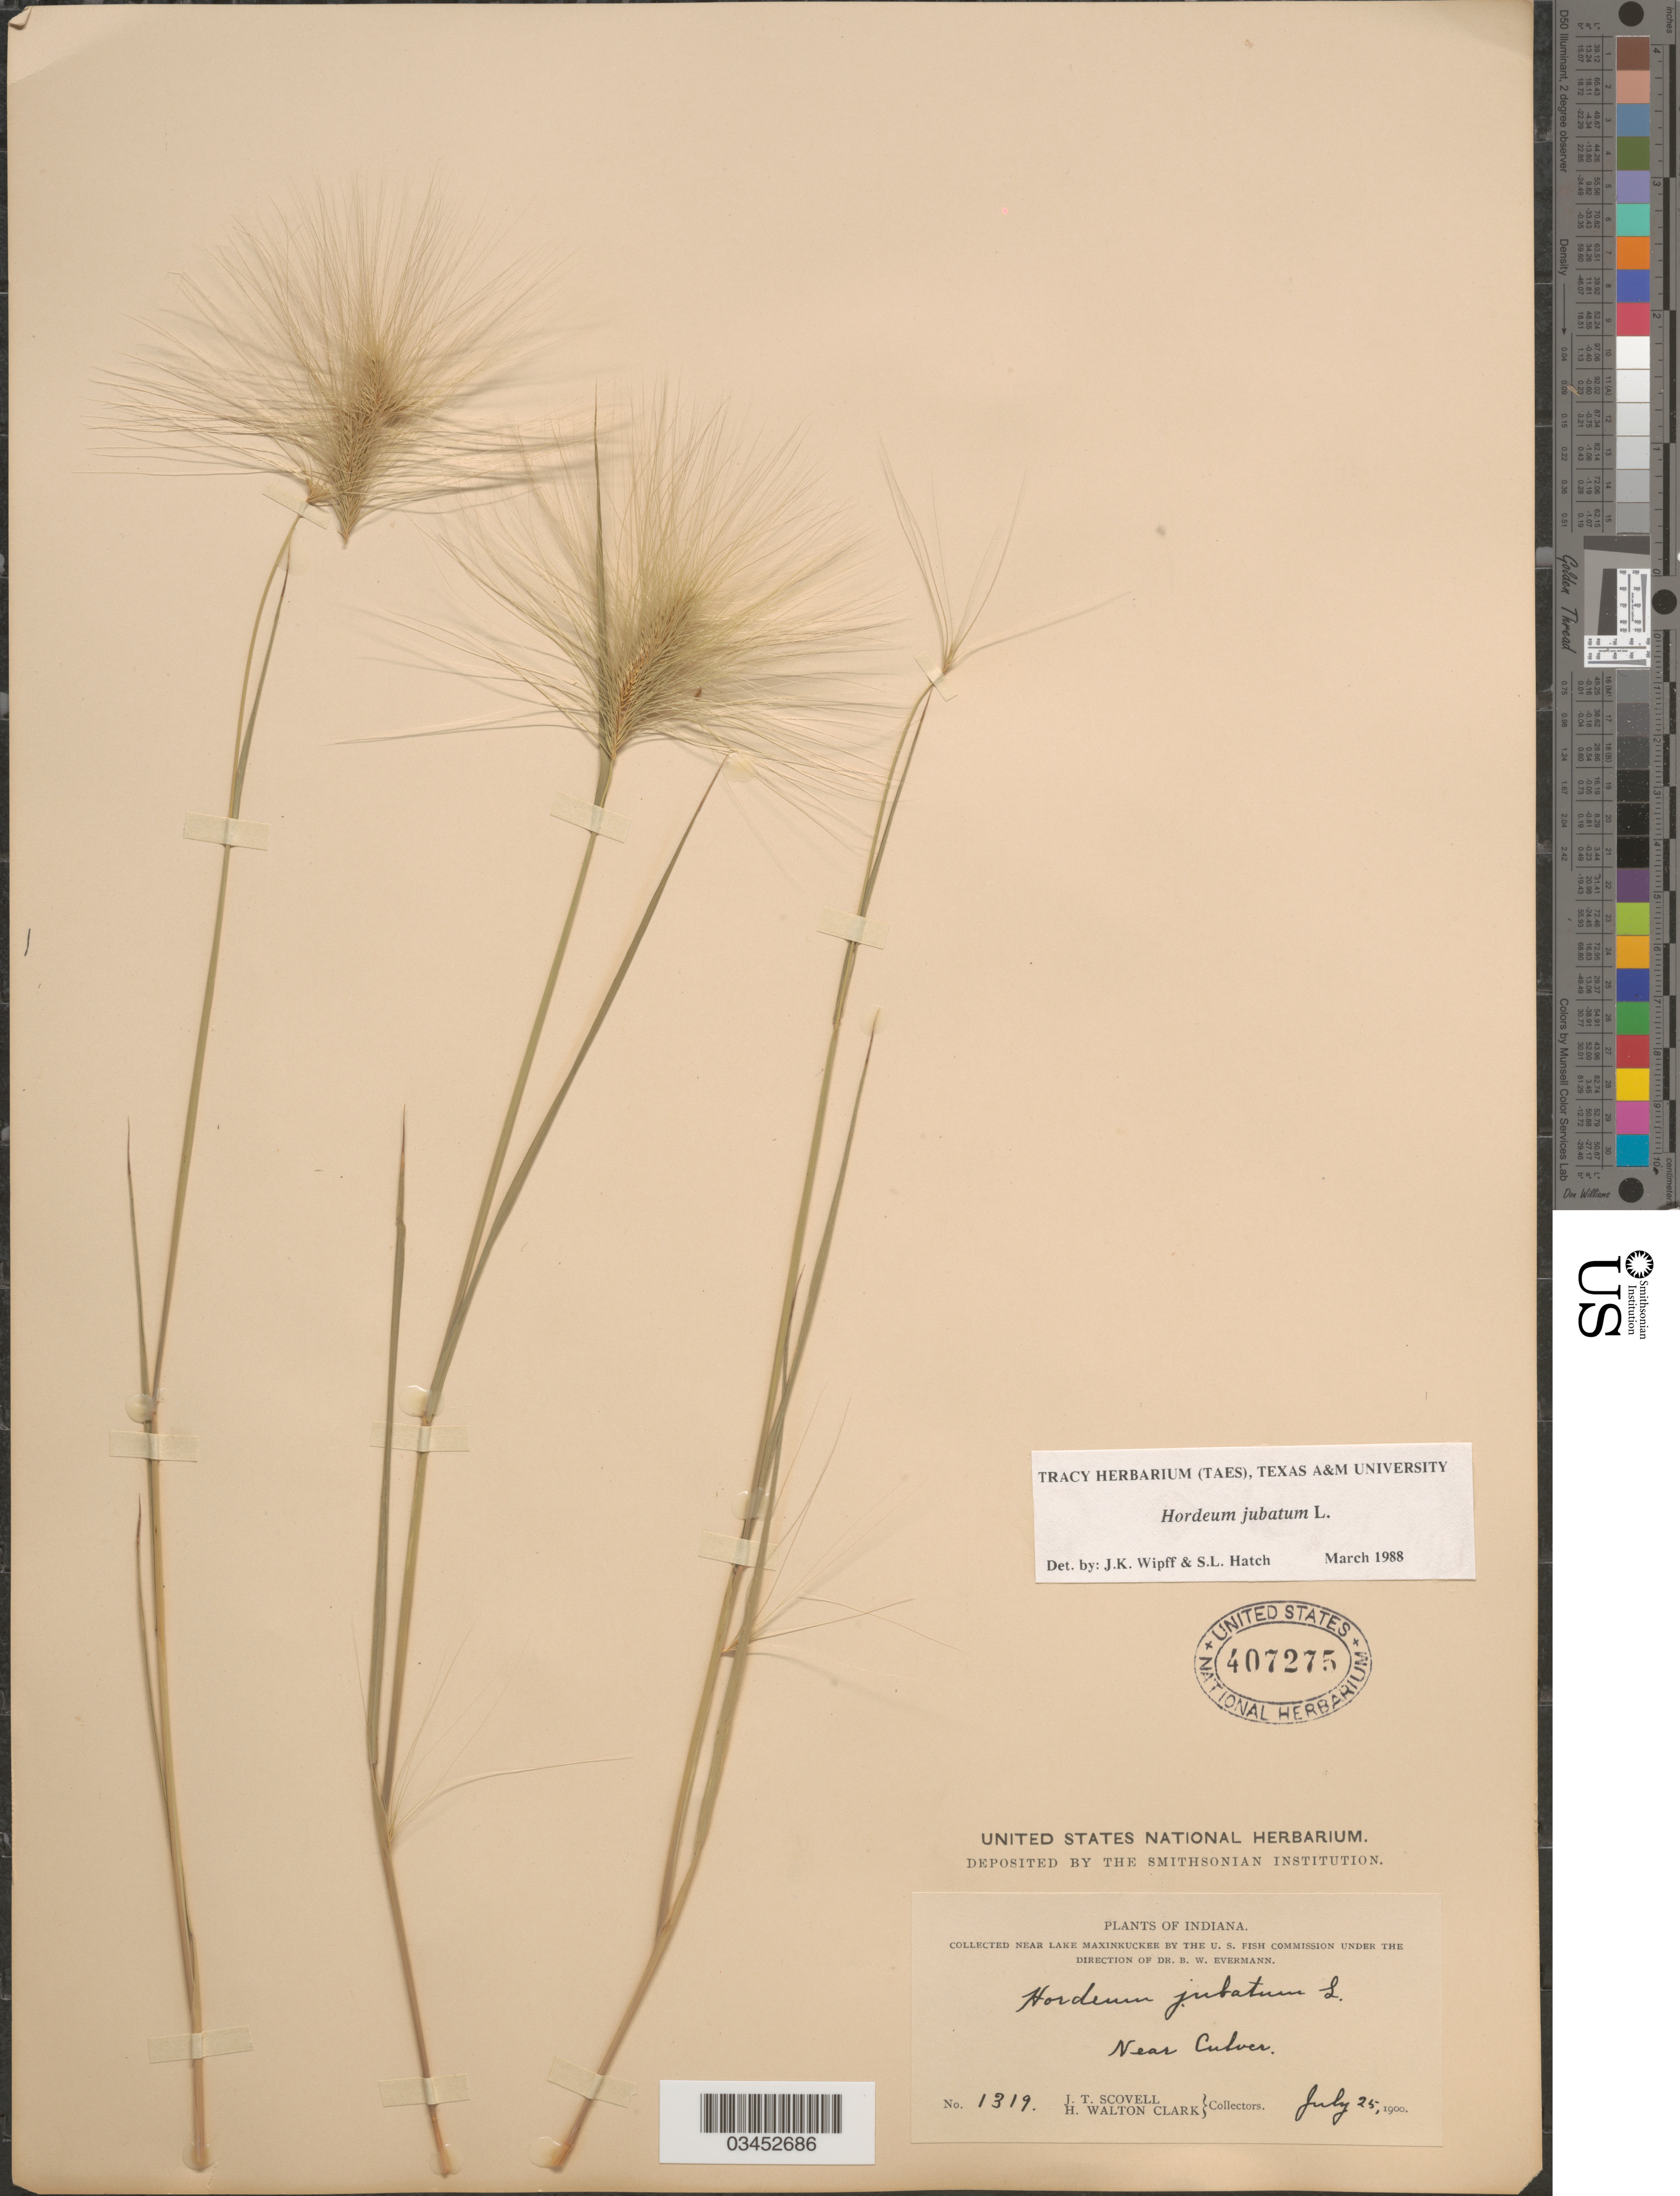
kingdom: Plantae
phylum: Tracheophyta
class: Liliopsida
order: Poales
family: Poaceae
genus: Hordeum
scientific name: Hordeum jubatum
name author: L.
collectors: J. T. Scovell & H. W. Clark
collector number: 1319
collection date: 1900-07-25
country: United States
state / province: Indiana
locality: Near Lake Maxinkuckee. Near Culver.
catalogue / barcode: US 407275